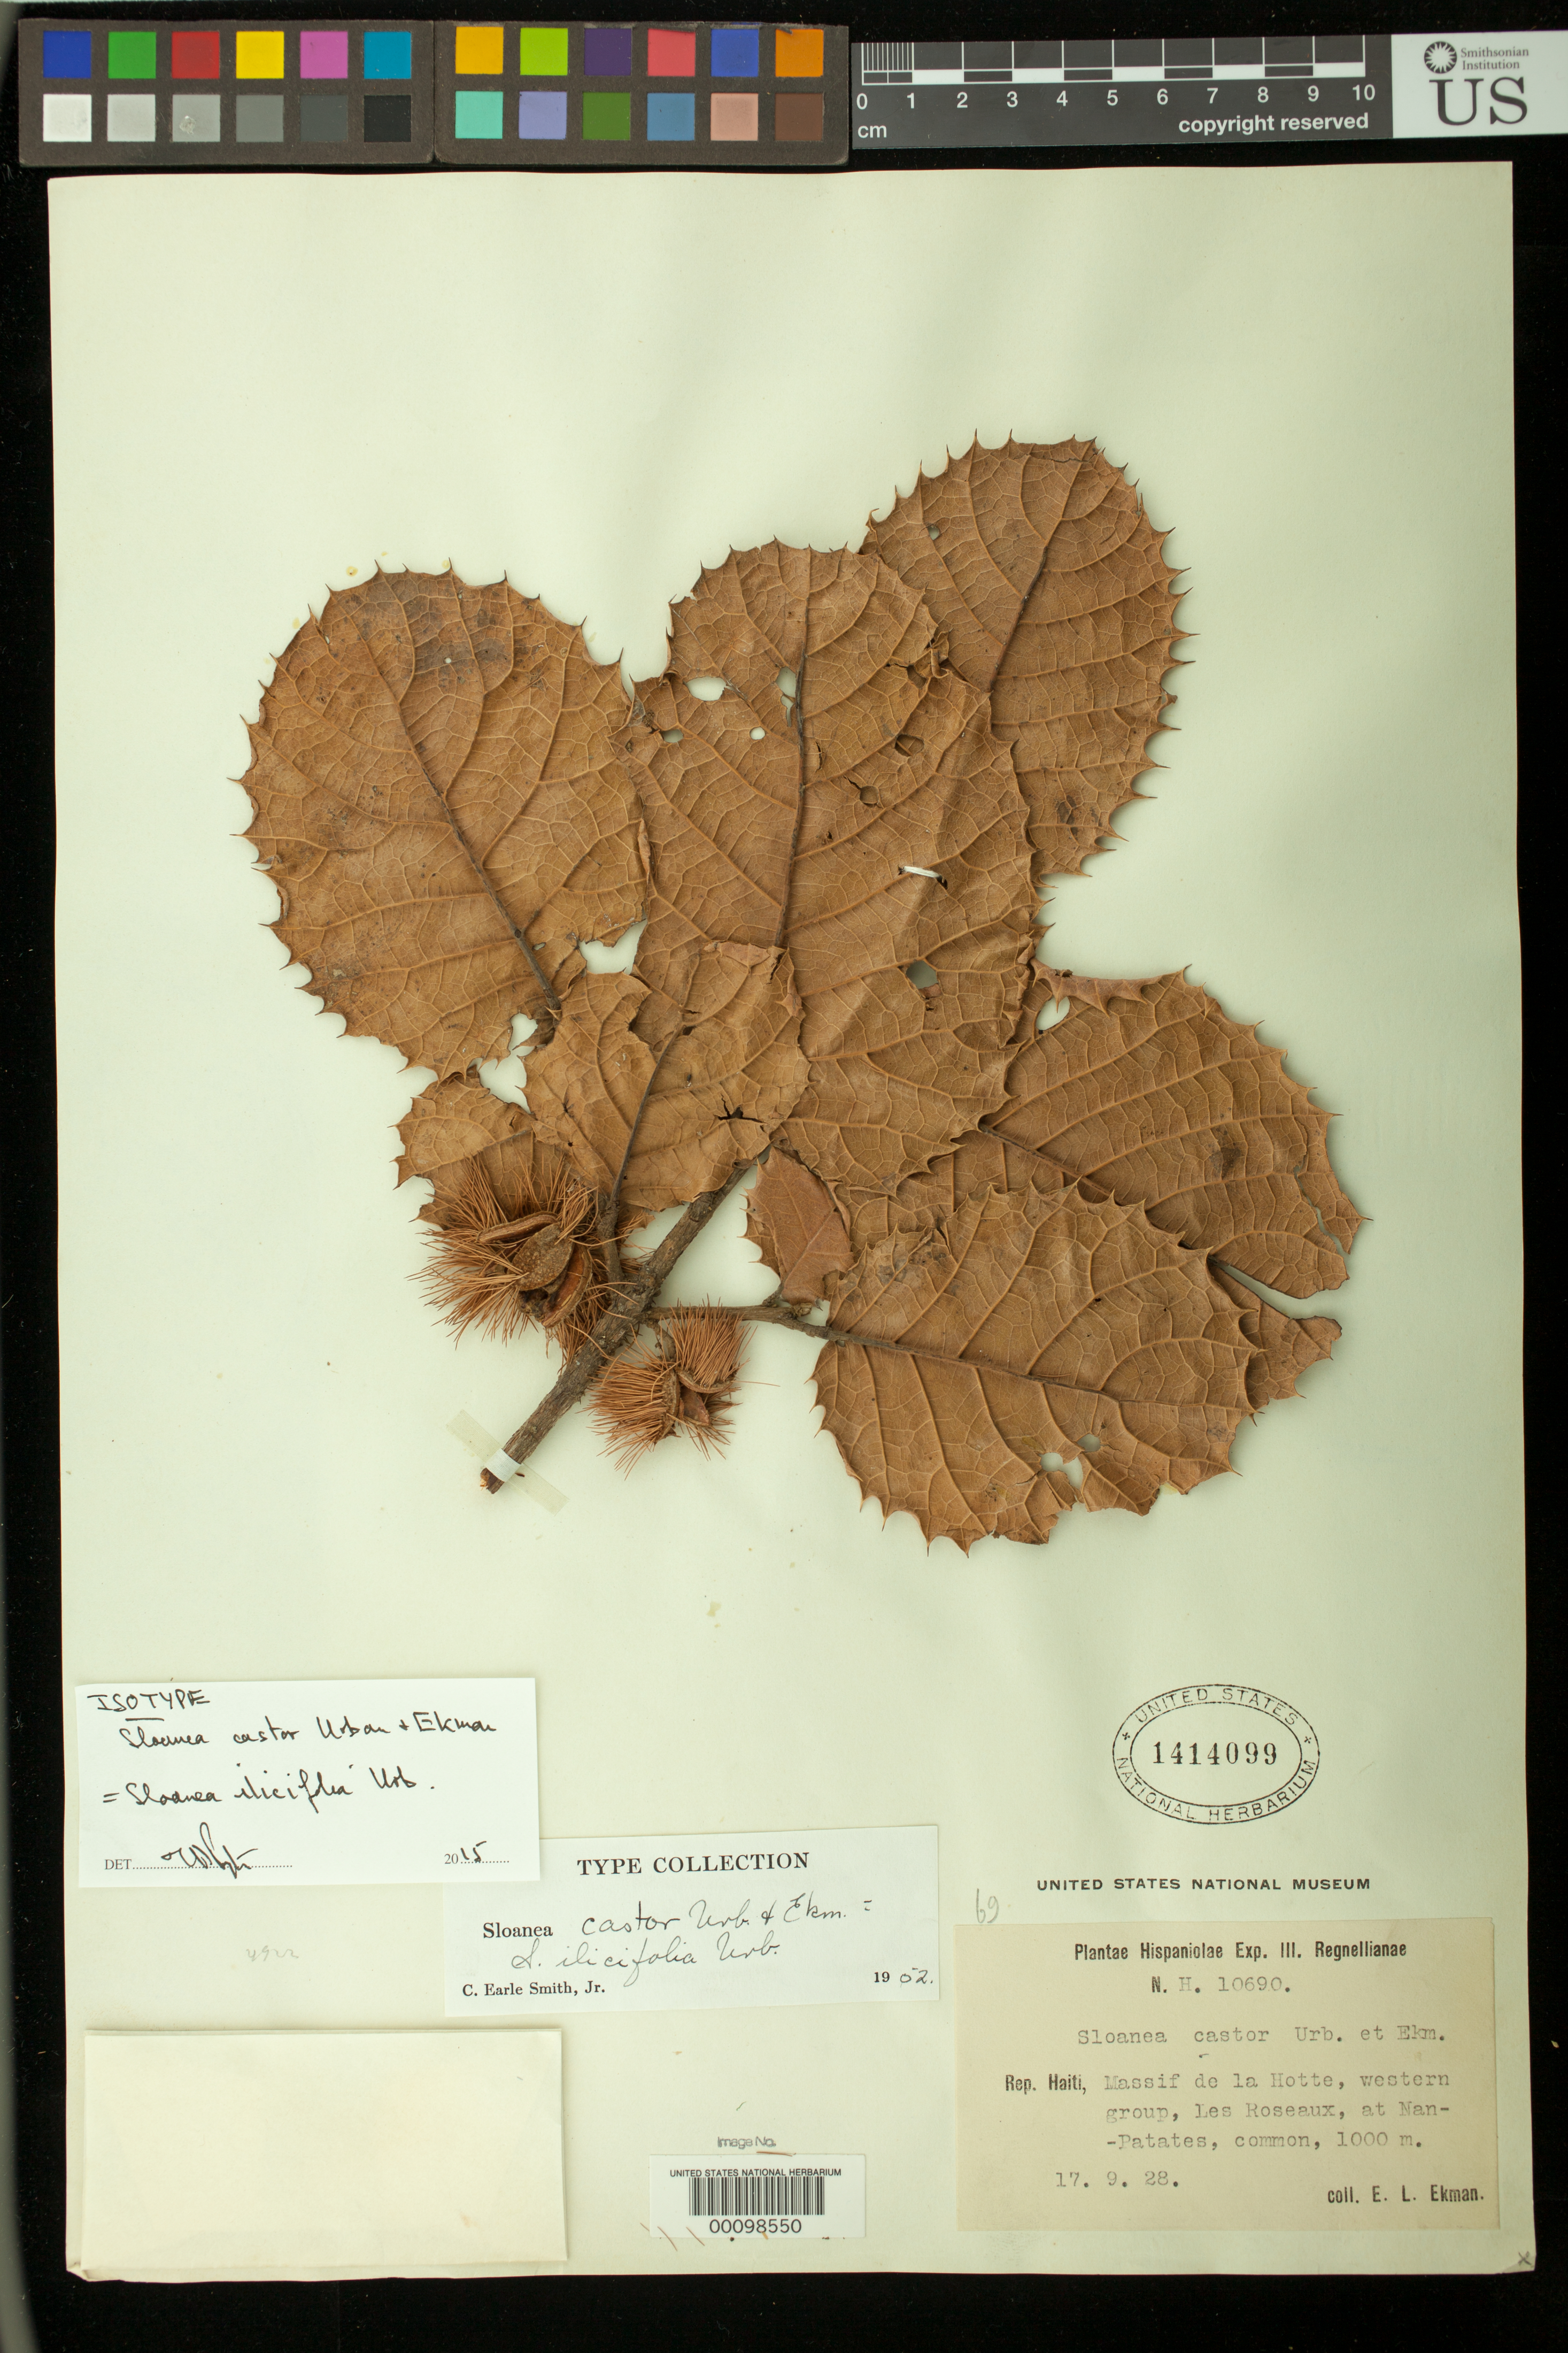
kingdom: Plantae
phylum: Tracheophyta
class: Magnoliopsida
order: Oxalidales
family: Elaeocarpaceae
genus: Sloanea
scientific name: Sloanea castor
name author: Urb. & Ekman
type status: Isotype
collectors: E. L. Ekman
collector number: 10690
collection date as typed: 17. 9. 28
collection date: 1928-09-17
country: Haiti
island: Hispaniola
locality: Massif de La Hotte, western group, Les Roseaux, at Non-Patates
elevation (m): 1000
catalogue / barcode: US 1414099